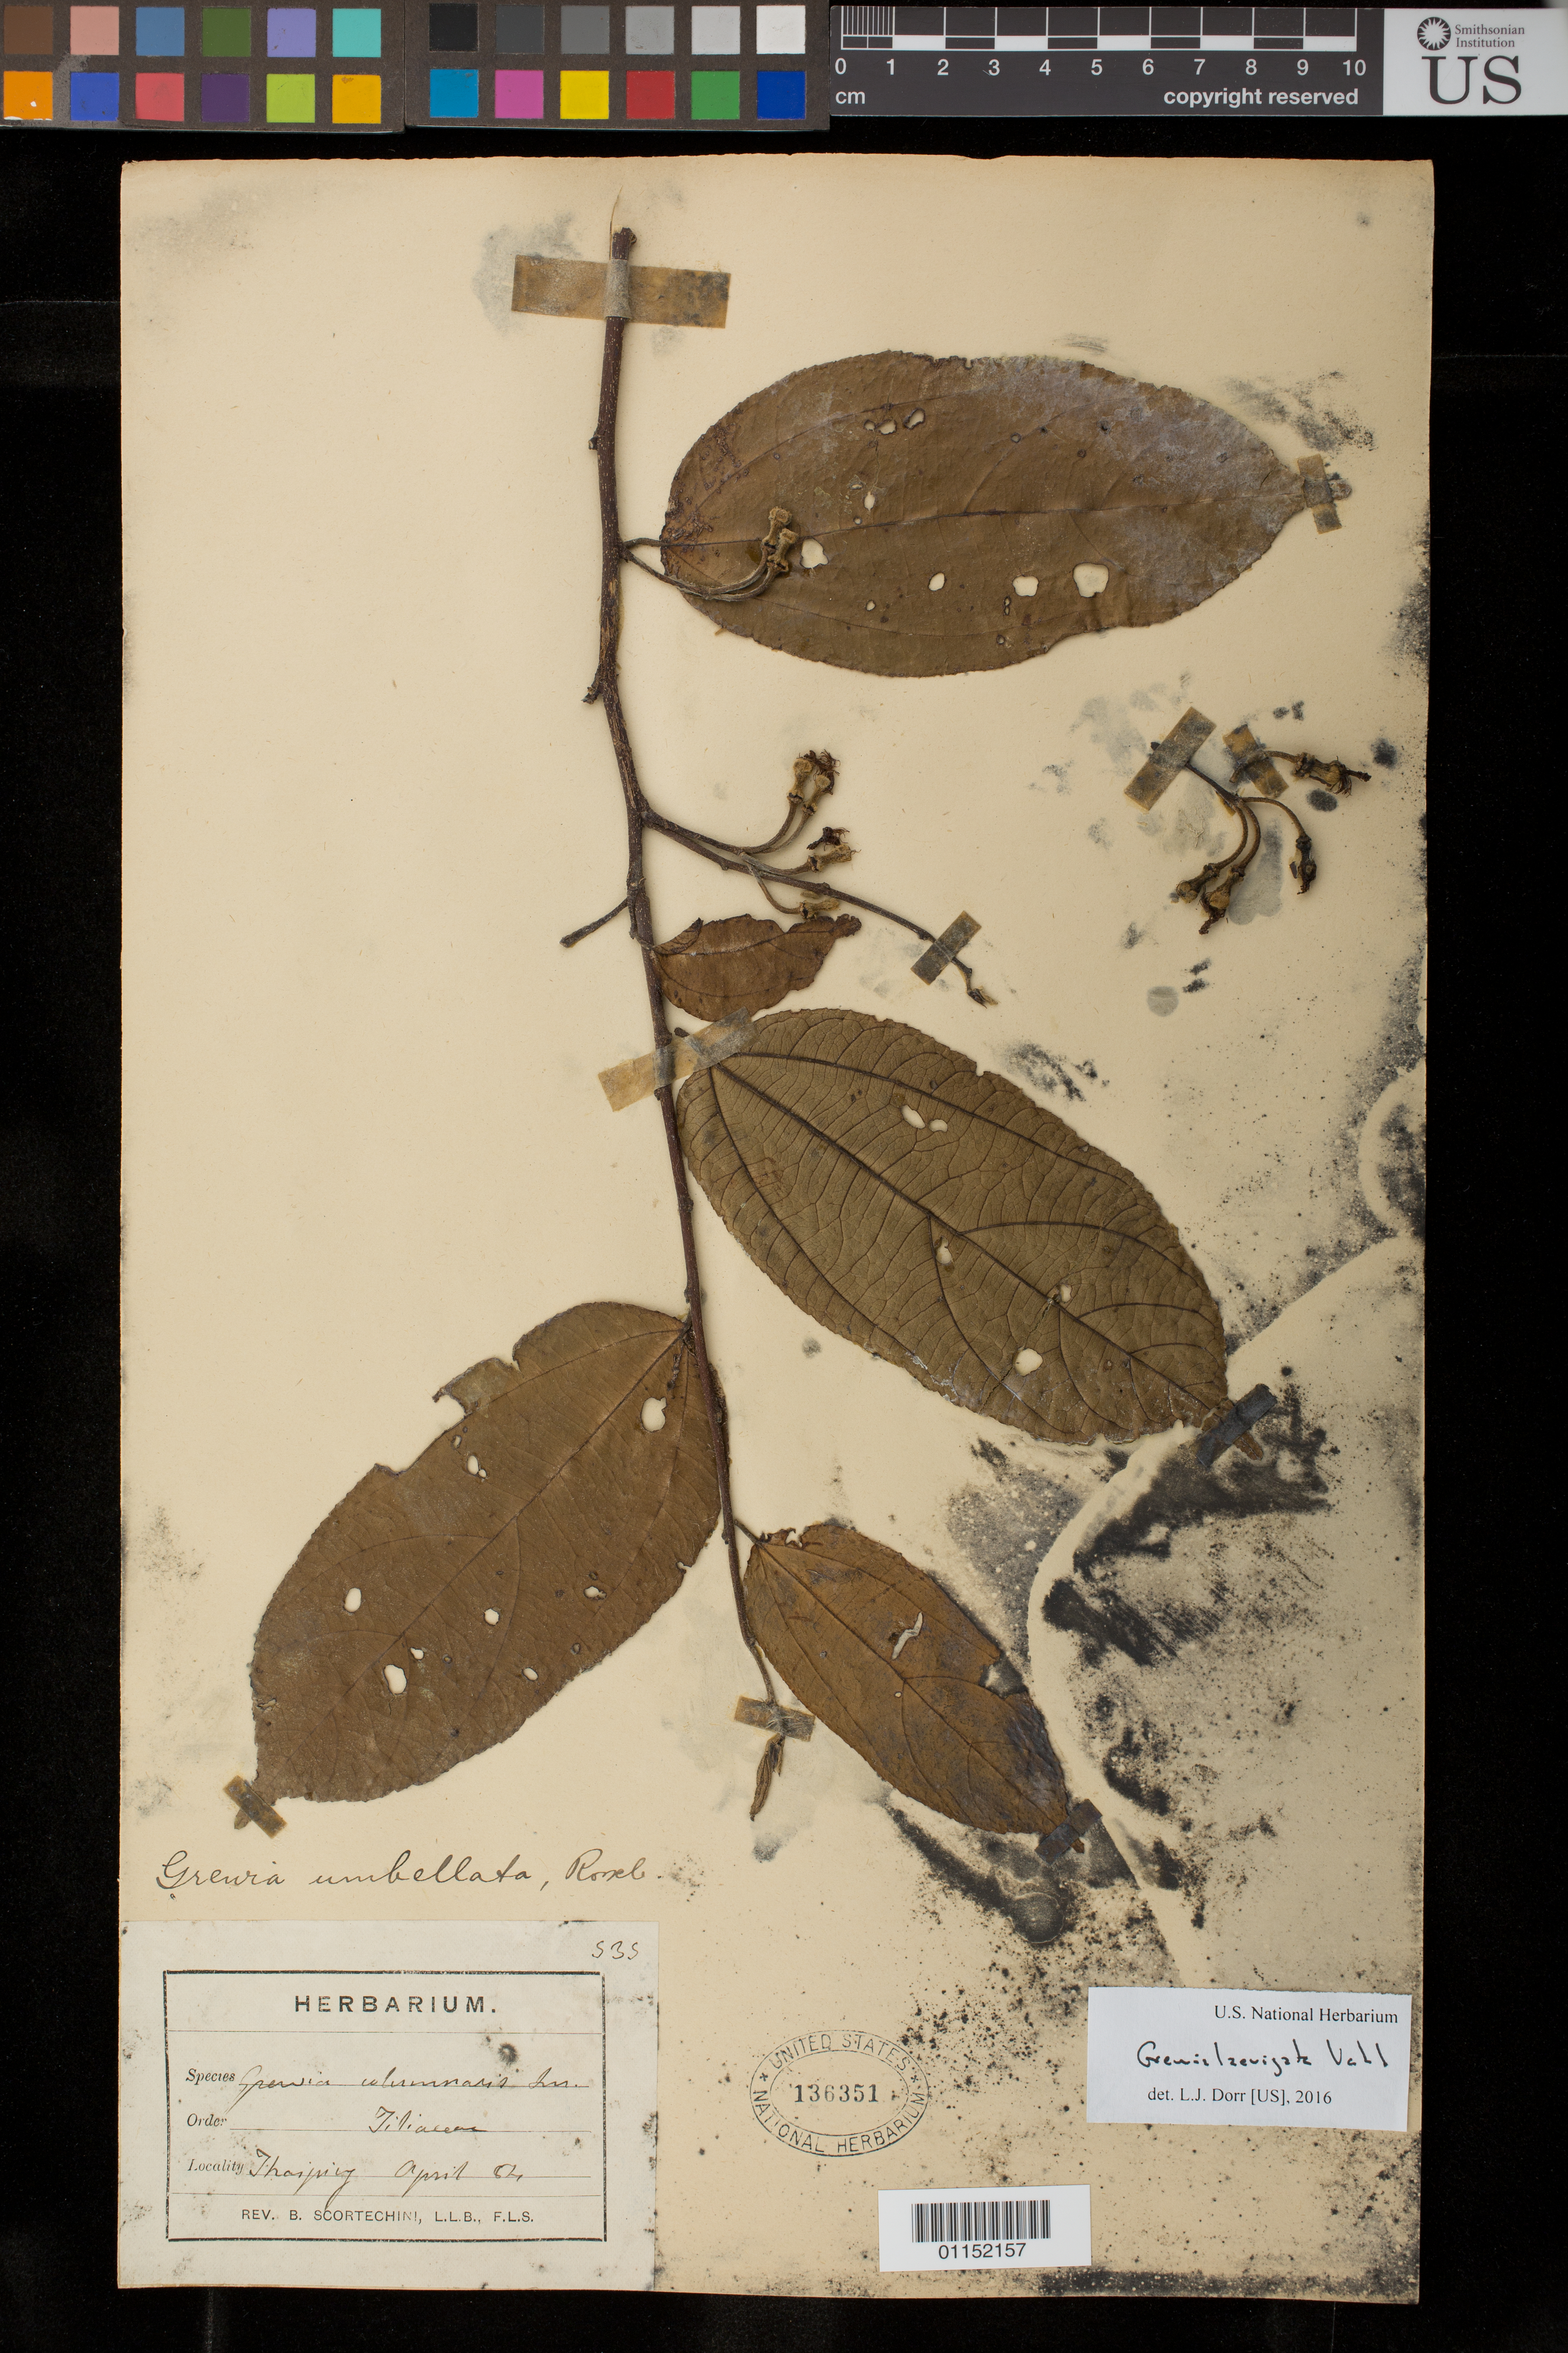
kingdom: Plantae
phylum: Tracheophyta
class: Magnoliopsida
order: Malvales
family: Malvaceae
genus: Grewia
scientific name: Grewia laevigata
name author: Vahl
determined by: Dorr, L. J., (BOT), Smithsonian Institution - National Museum of Natural History (UNITED STATES)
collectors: B. Scortechini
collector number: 535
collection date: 1884-04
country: Thailand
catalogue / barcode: US 136351